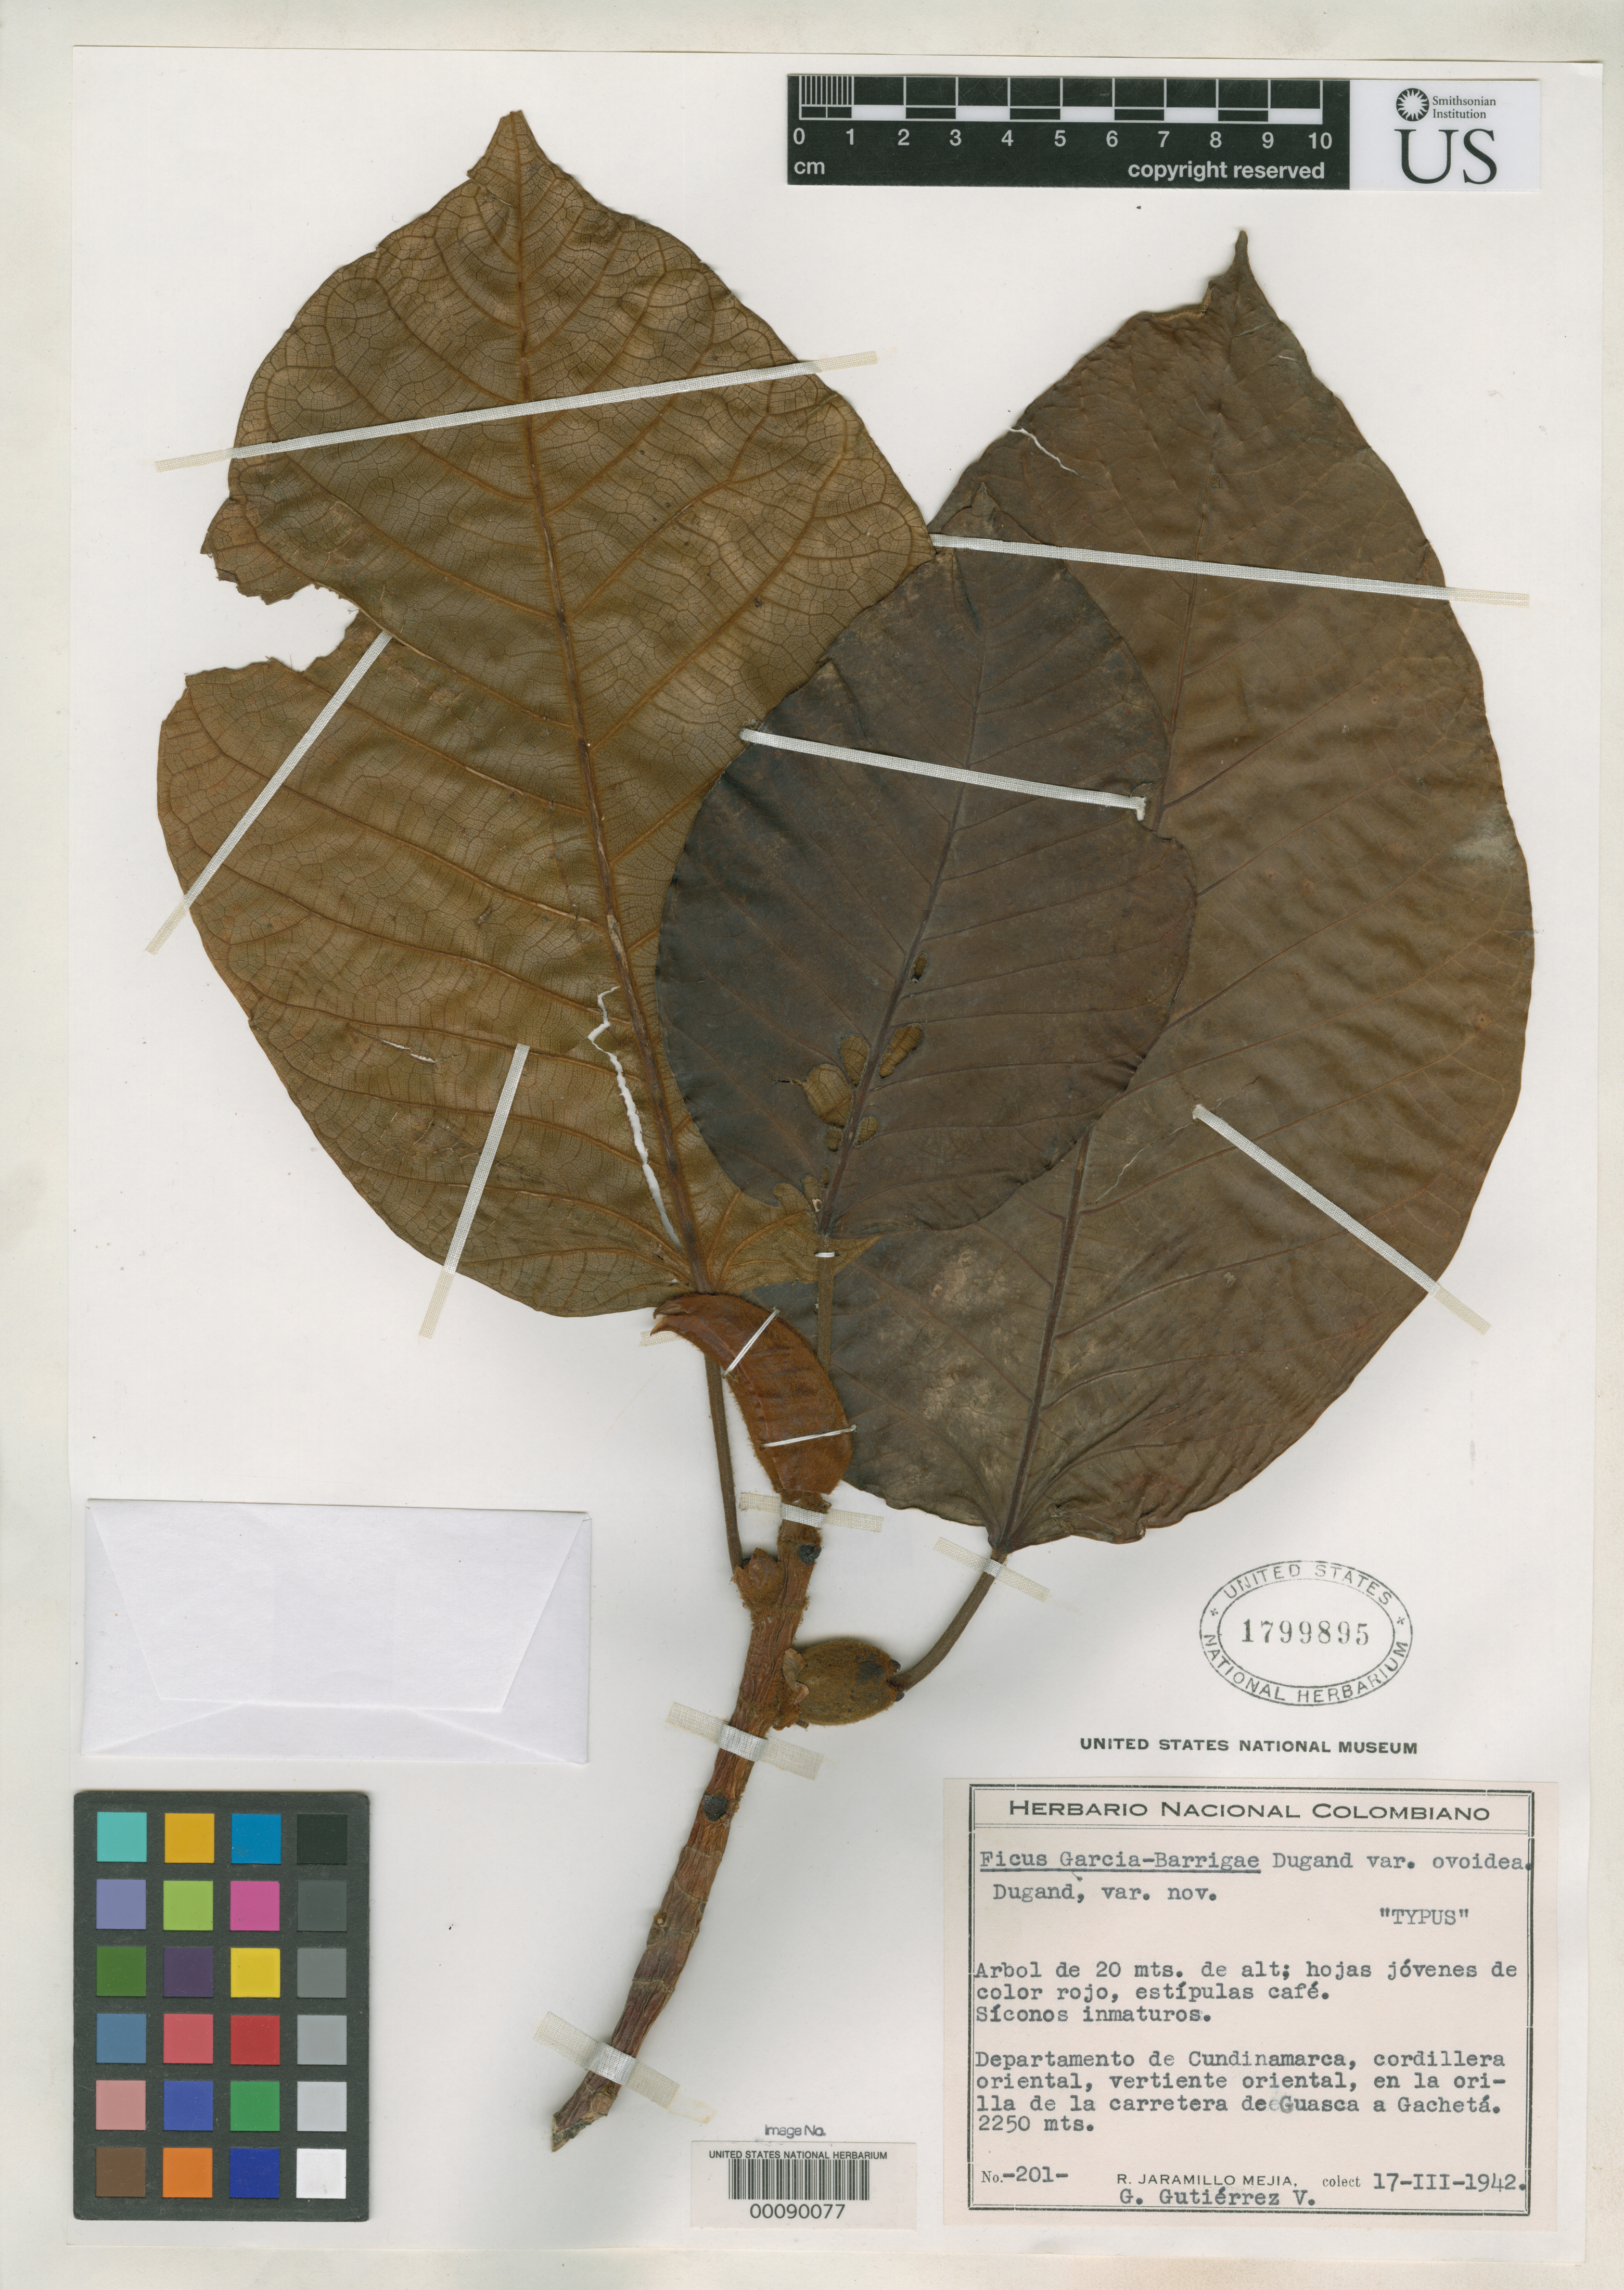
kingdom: Plantae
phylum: Tracheophyta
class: Magnoliopsida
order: Rosales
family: Moraceae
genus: Ficus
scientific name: Ficus garcia-barrigae var. ovoidea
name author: Dugand G.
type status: Isotype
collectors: R. Jaramillo M. & G. Gutiérrez V.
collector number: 201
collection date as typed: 17 Mar 1942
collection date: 1942-03-17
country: Colombia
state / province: Cundinamarca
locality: Departamento de Cundinamarca, cordillera oriental, vertiente oriental, en la orilla de la carretera de Guasca a Gachetá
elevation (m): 2250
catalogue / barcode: US 1799895